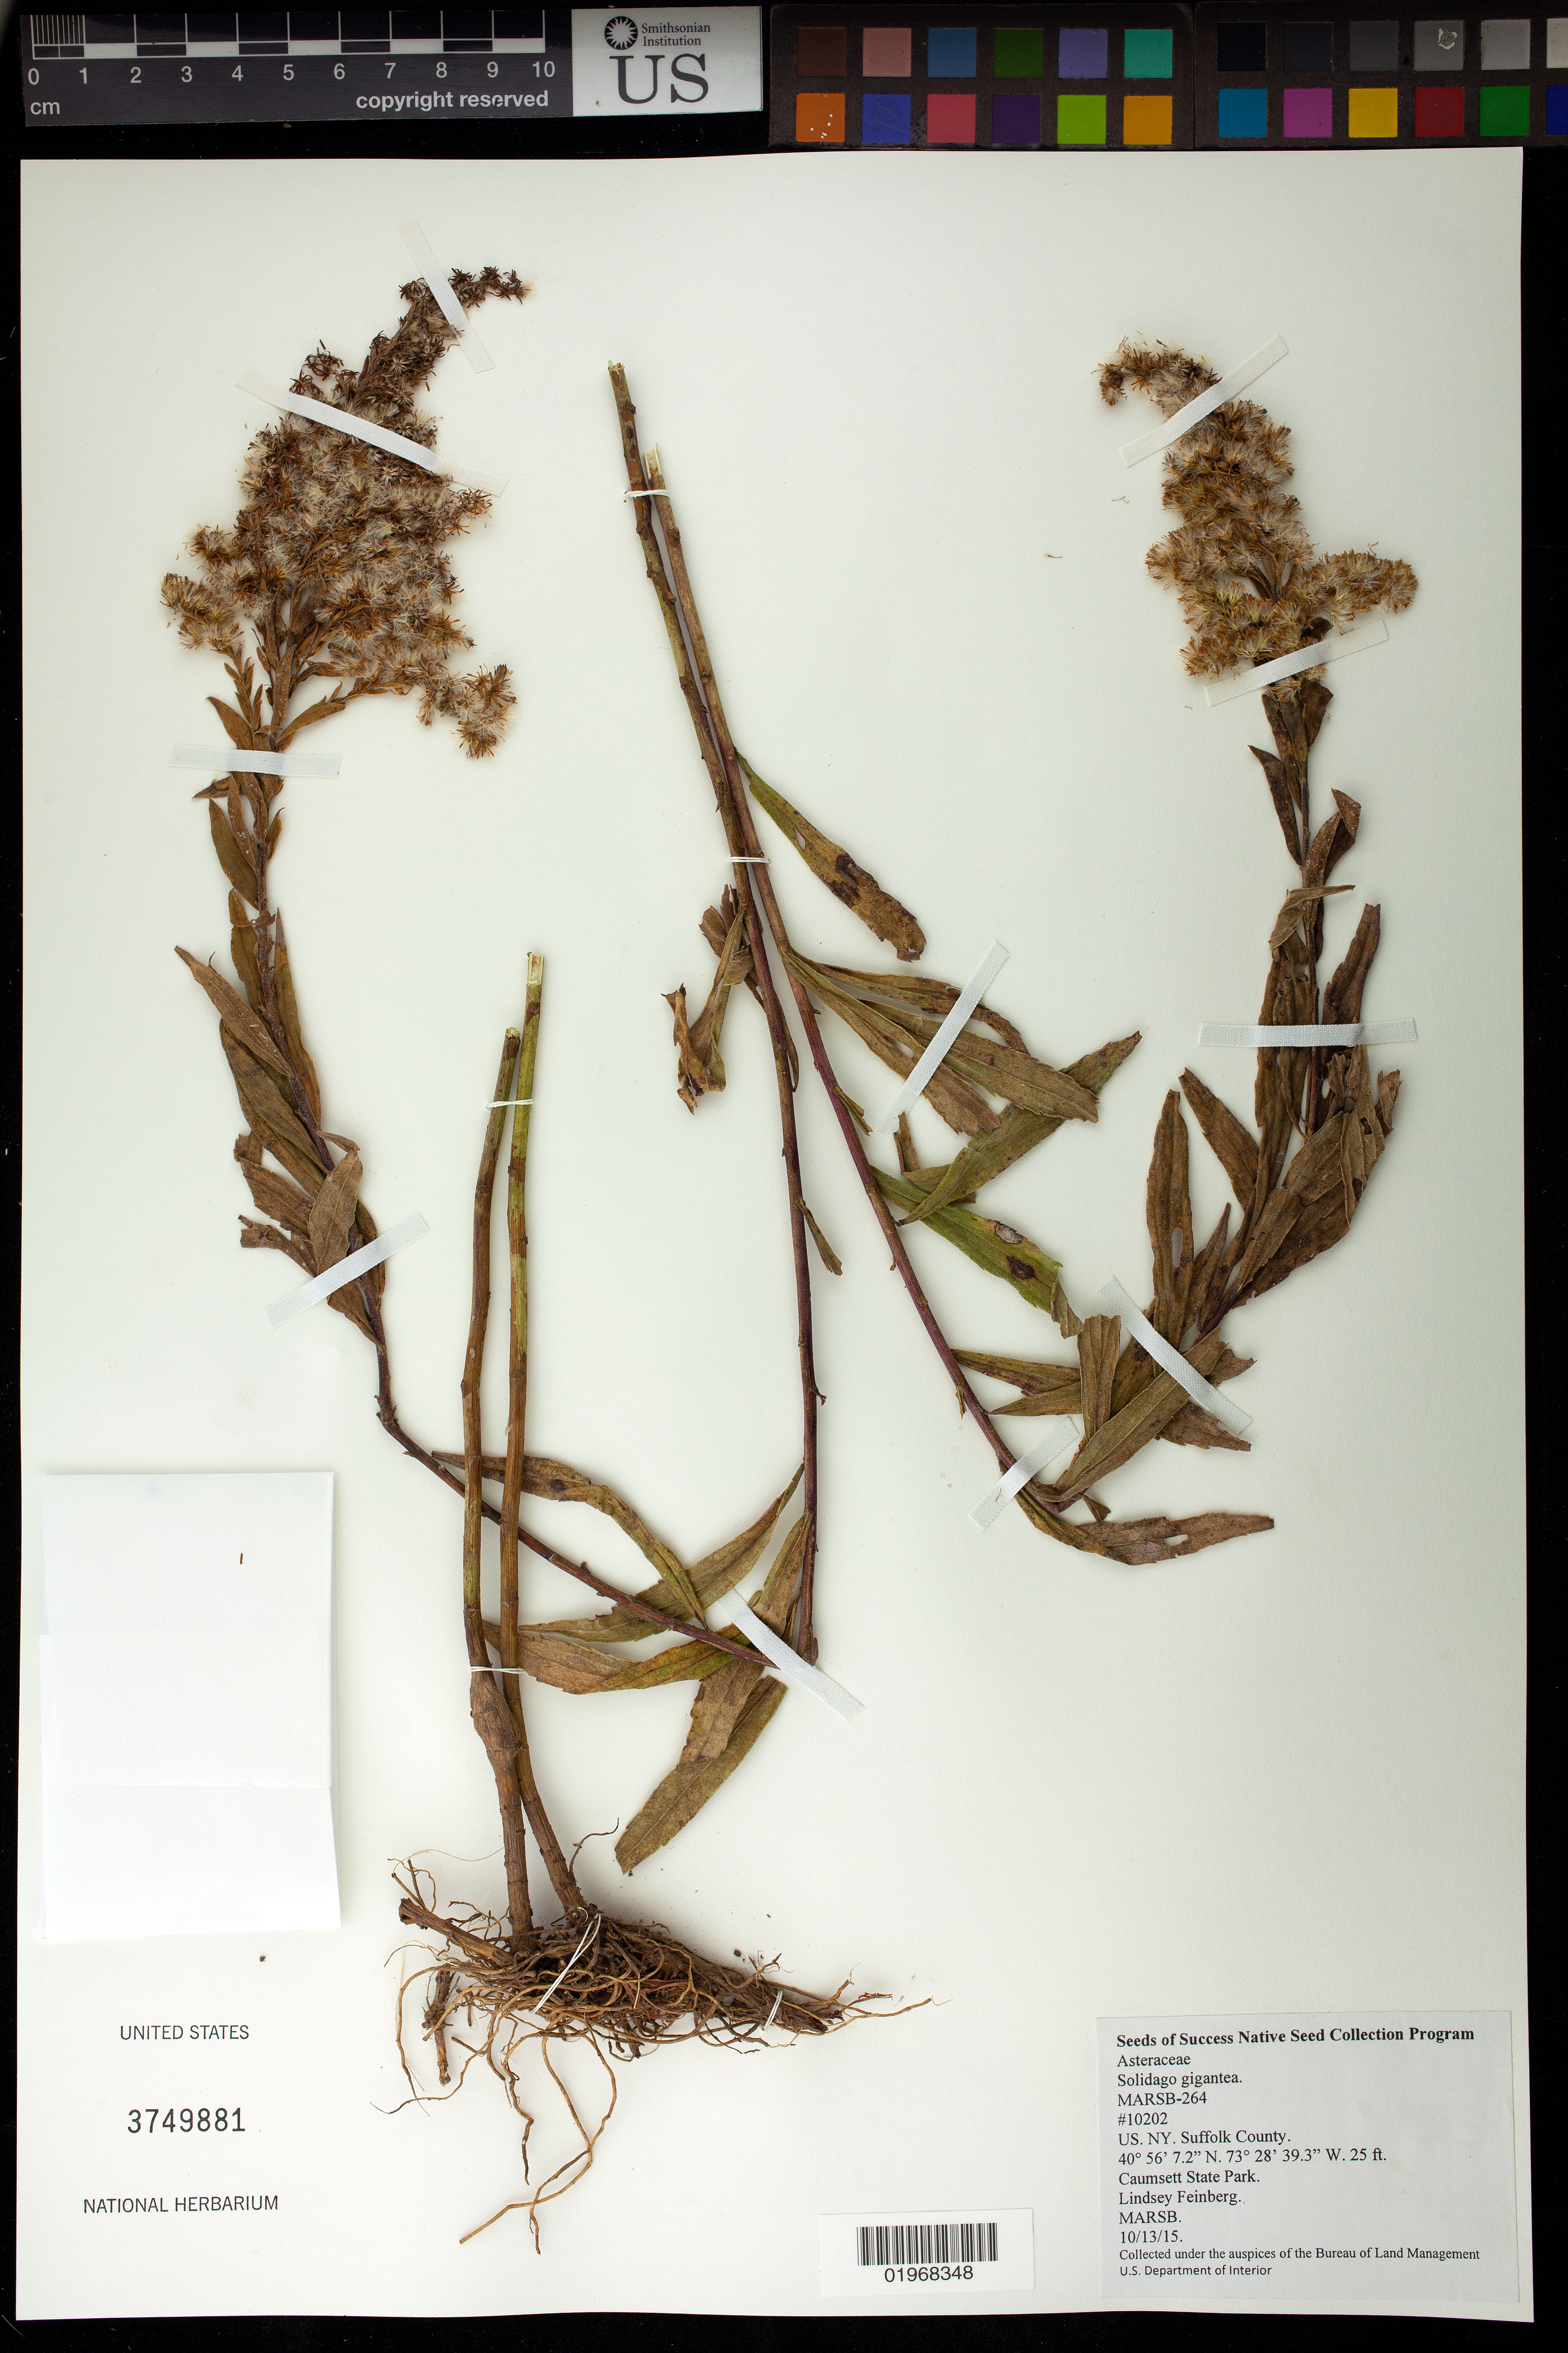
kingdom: Plantae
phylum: Tracheophyta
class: Magnoliopsida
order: Asterales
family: Asteraceae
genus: Solidago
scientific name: Solidago gigantea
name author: Aiton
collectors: L. Feinberg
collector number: MARSB-264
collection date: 2015-10-13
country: United States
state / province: New York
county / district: Suffolk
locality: Caumsett State Park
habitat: Northern & Central mesic old field meadow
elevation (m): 8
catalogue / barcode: US 3749881